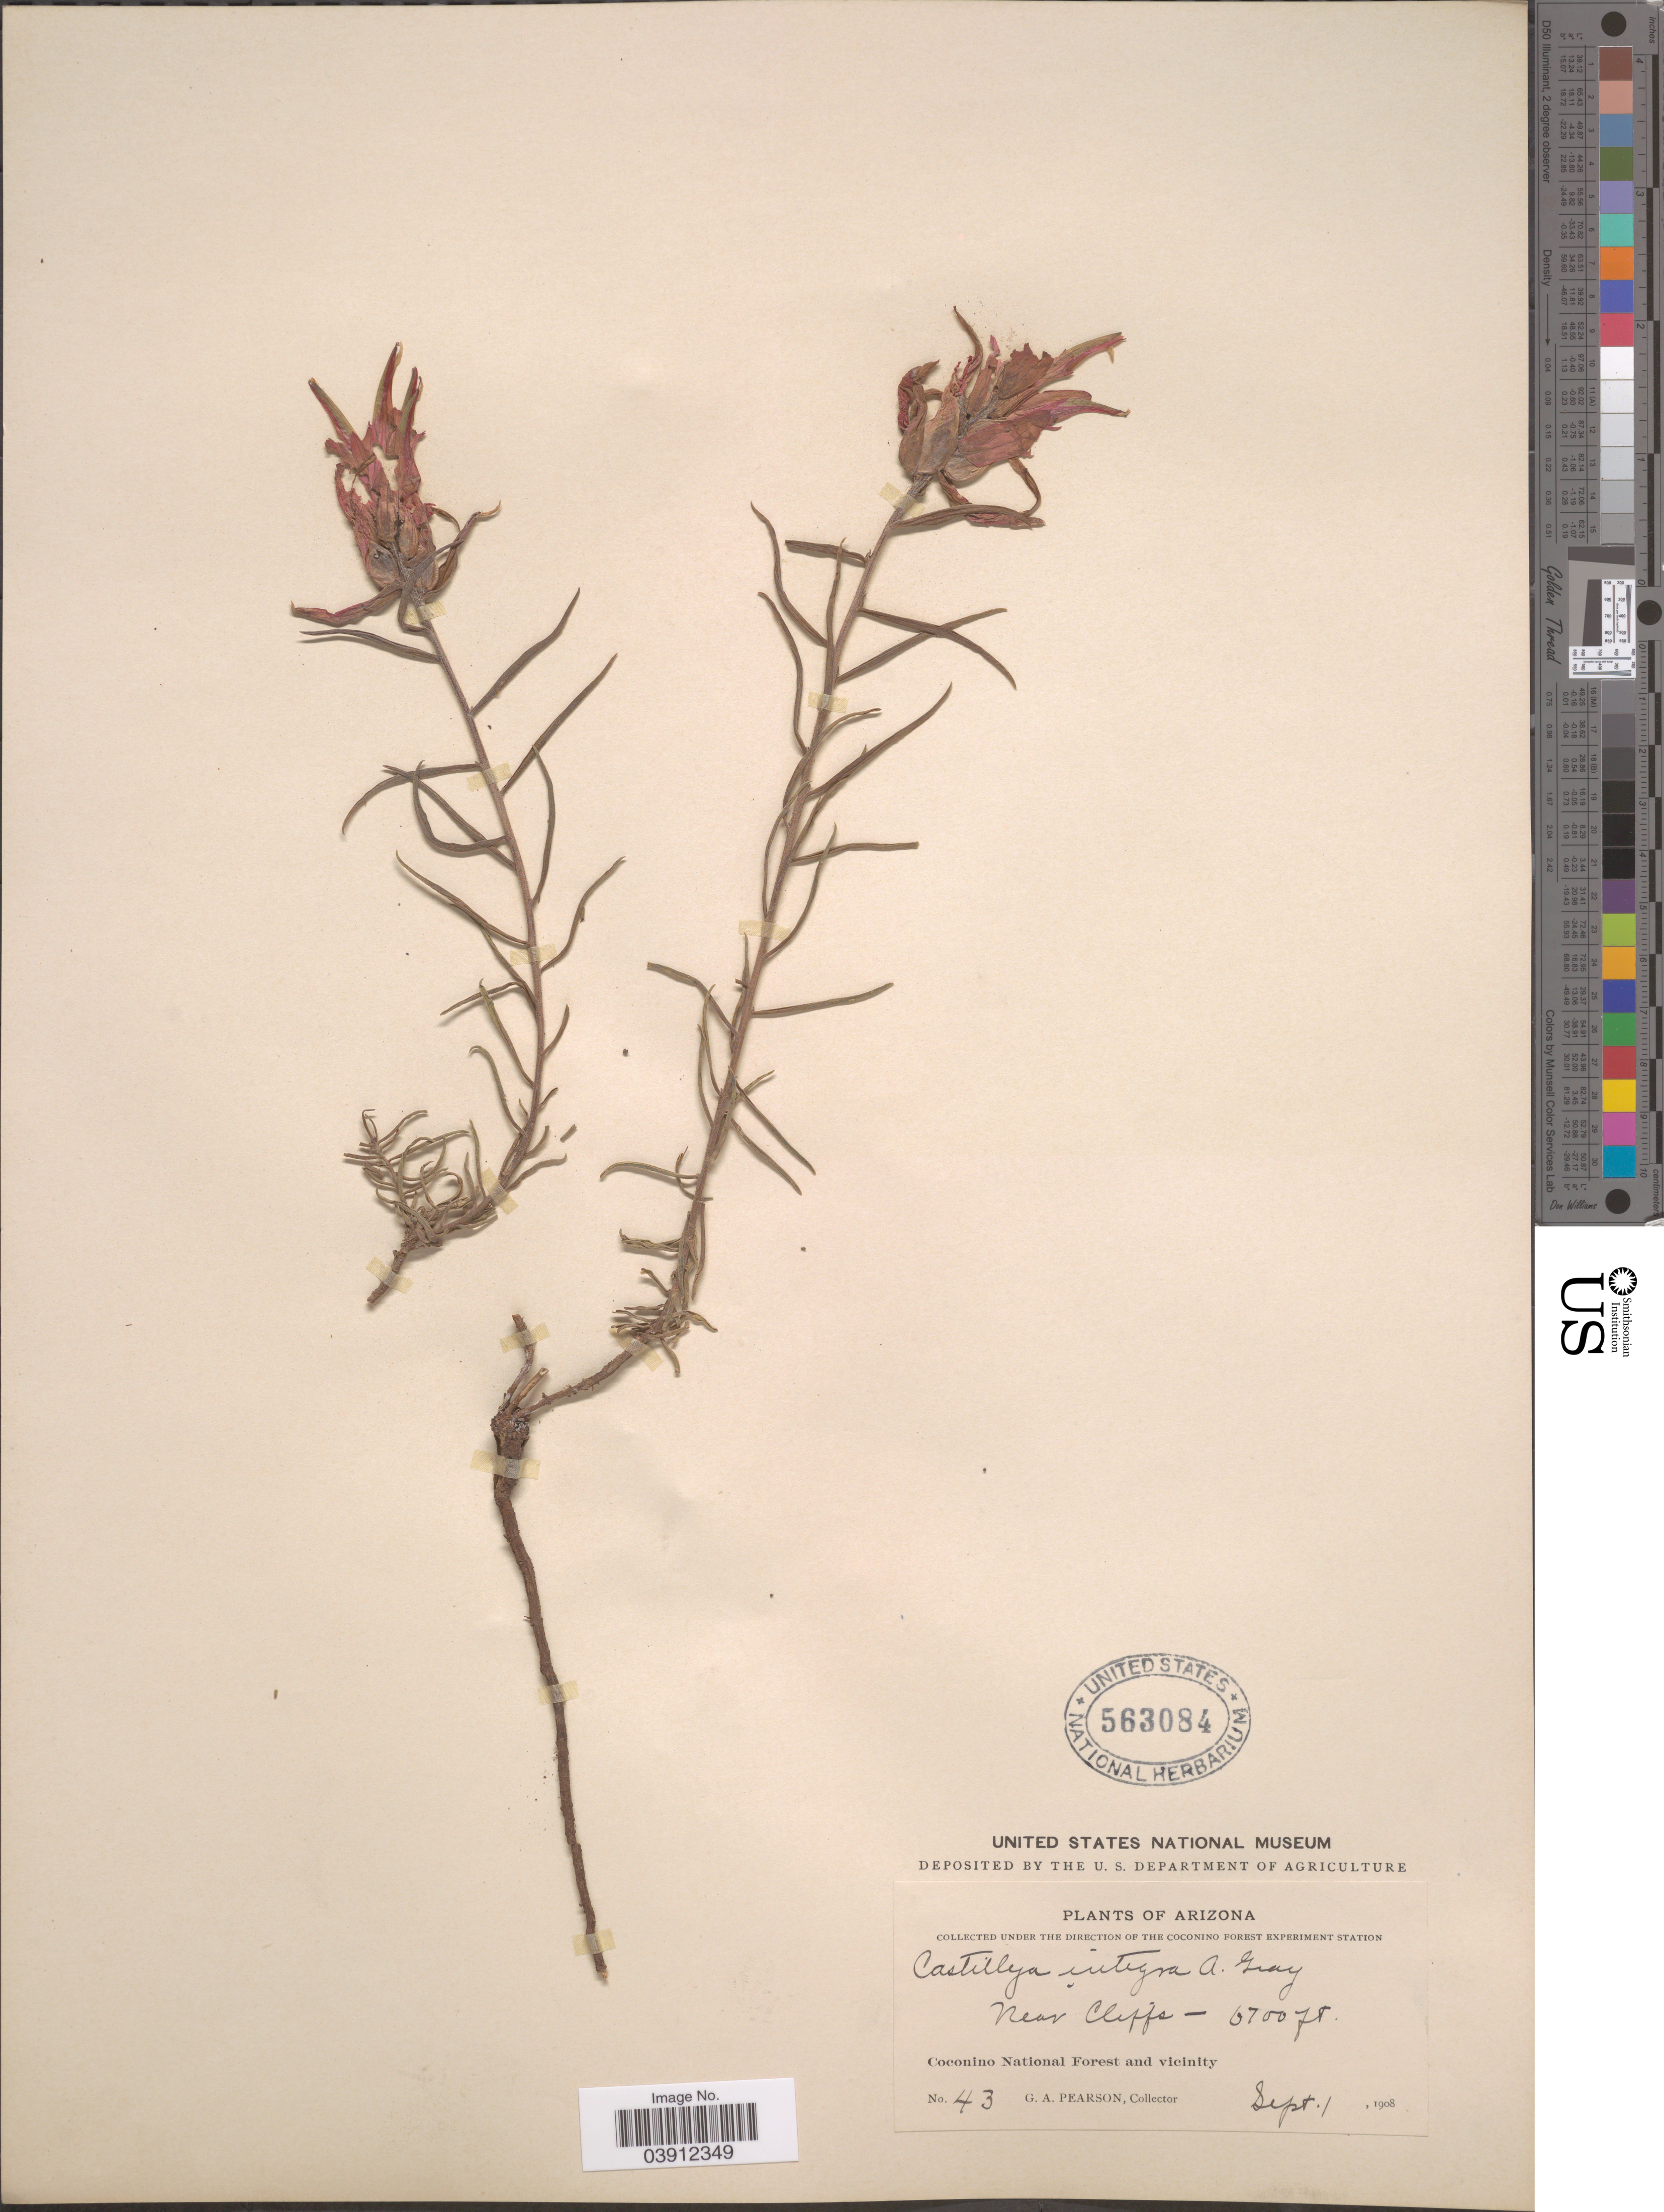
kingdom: Plantae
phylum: Tracheophyta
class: Magnoliopsida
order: Lamiales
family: Orobanchaceae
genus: Castilleja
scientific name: Castilleja integra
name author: A. Gray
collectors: G. Pearson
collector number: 43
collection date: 1908-09-01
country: United States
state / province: Arizona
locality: Near Cliffs. Coconino National Forest and vicinity.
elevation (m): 2042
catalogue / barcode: US 563084